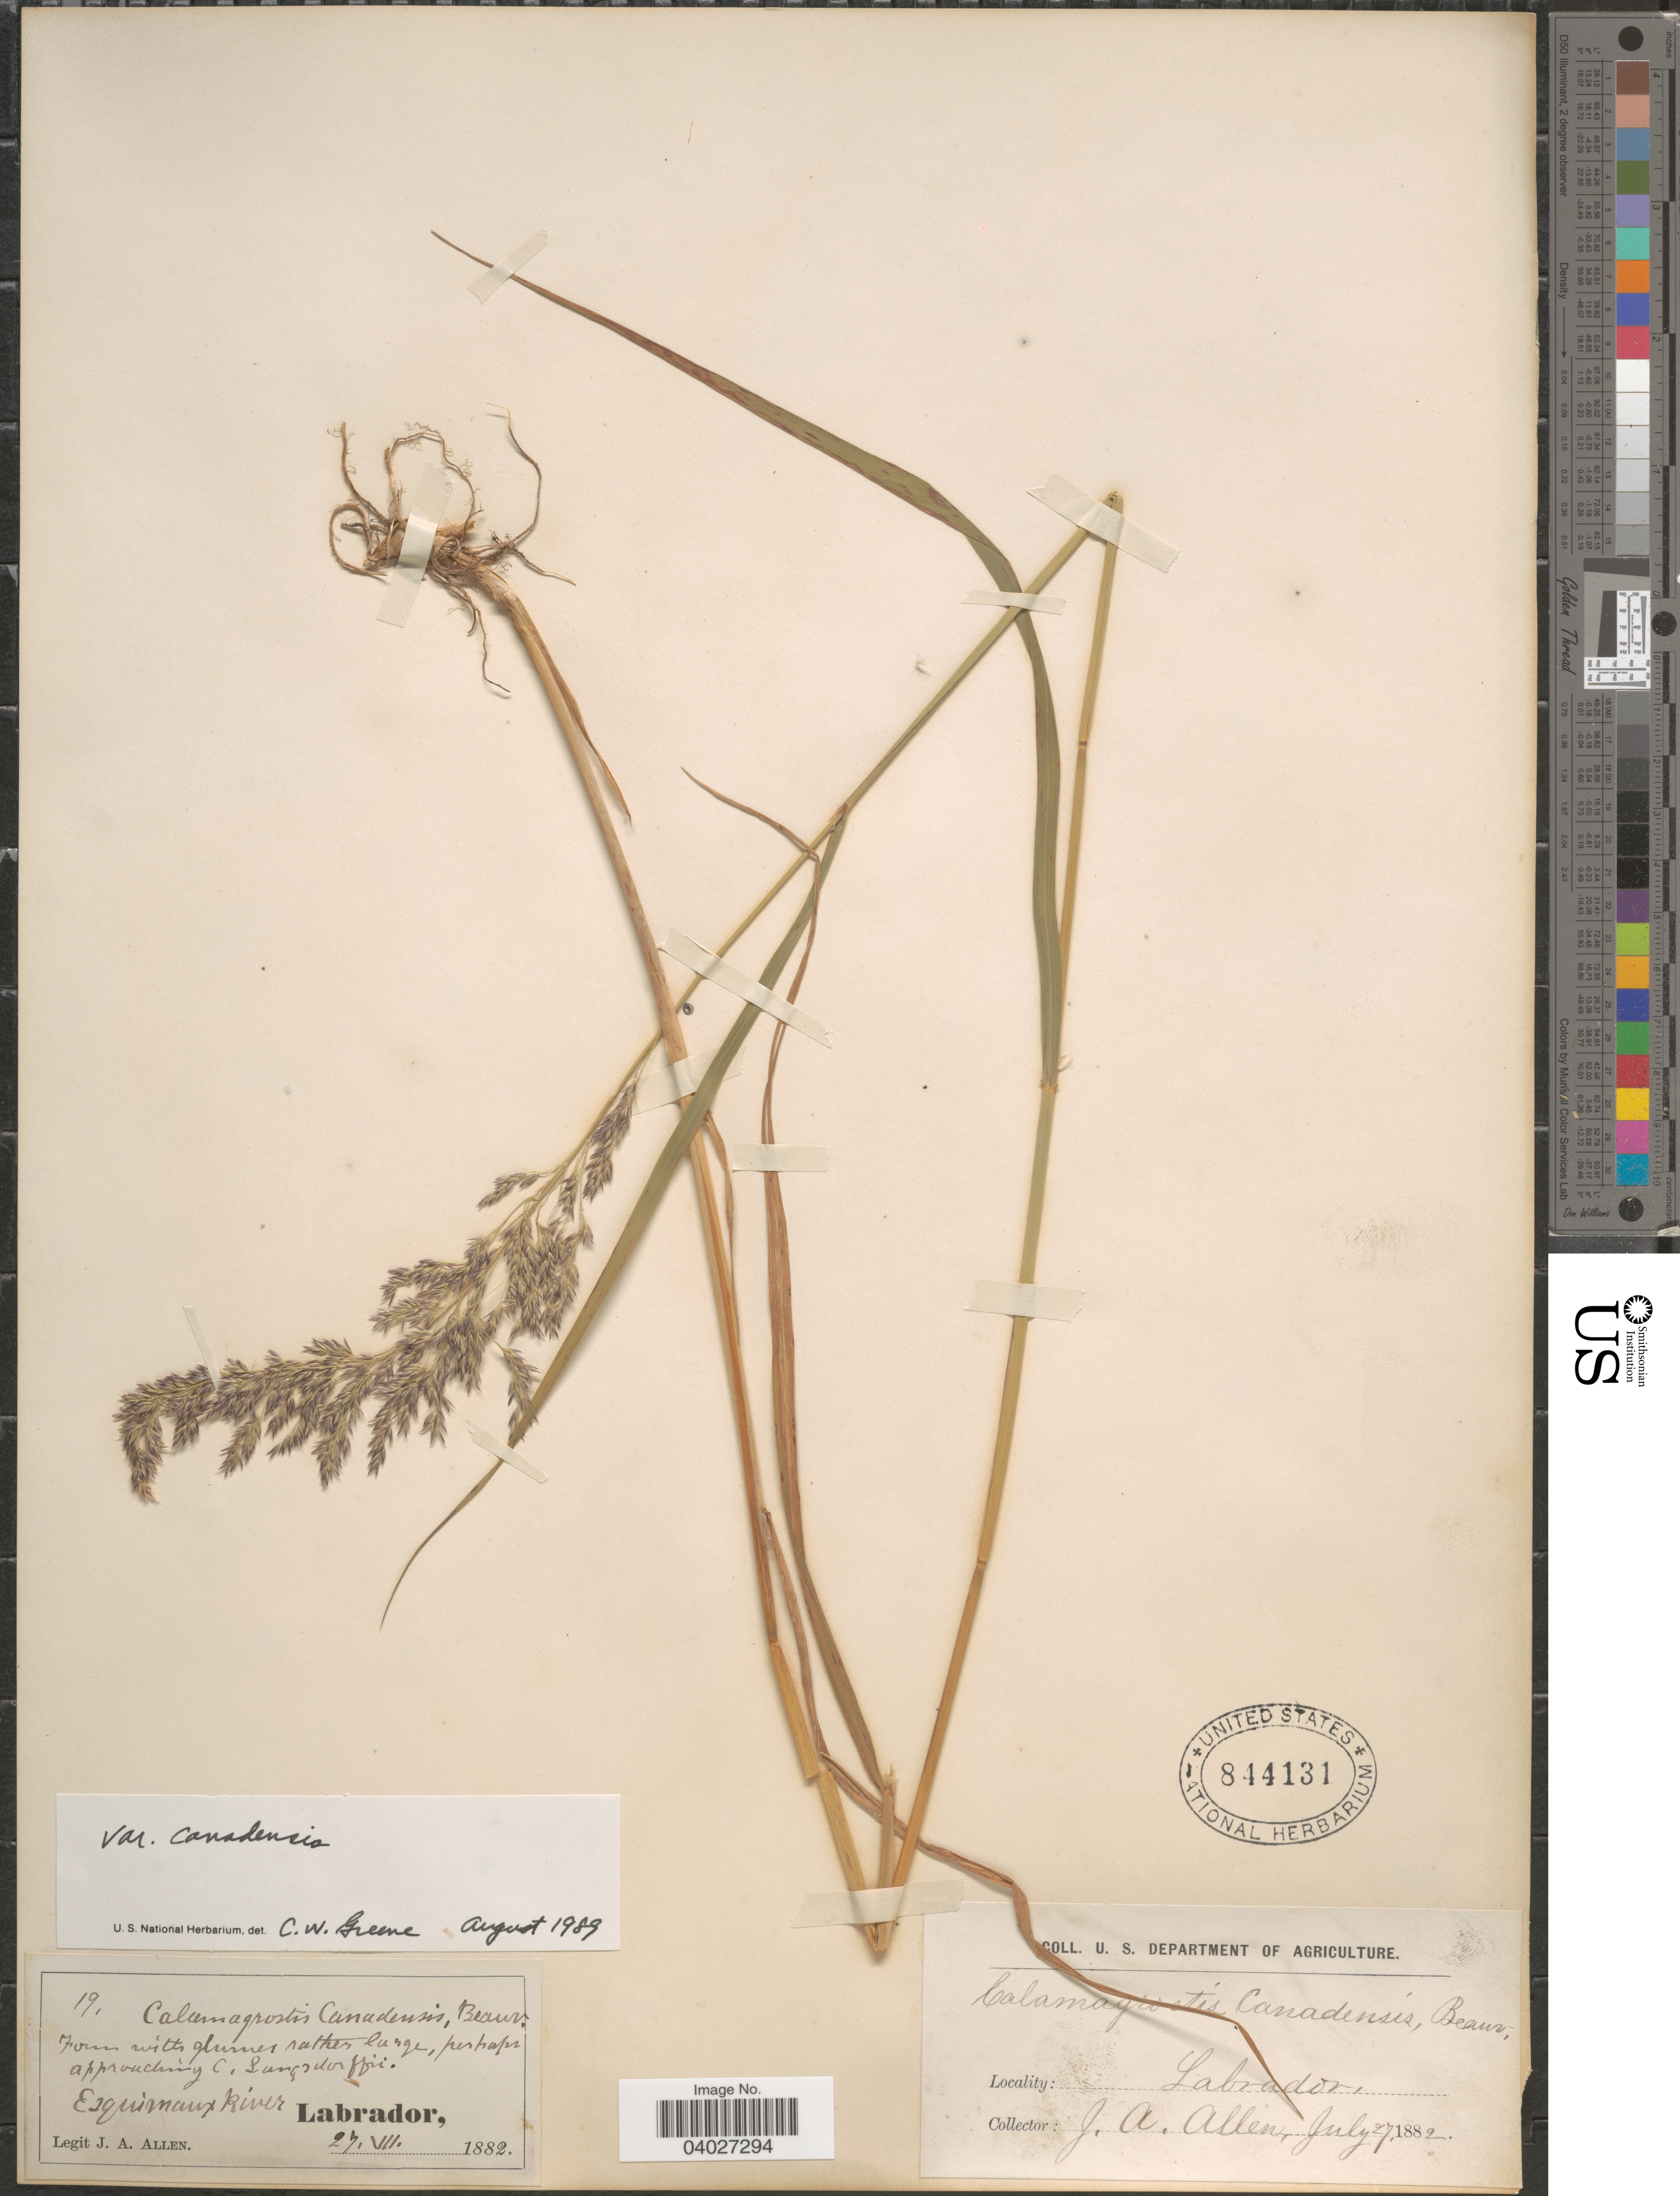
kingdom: Plantae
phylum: Tracheophyta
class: Liliopsida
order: Poales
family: Poaceae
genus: Calamagrostis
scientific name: Calamagrostis canadensis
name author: (Michx.) P. Beauv.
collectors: J. Allen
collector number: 19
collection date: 1882-07-27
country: Canada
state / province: Newfoundland and Labrador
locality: Esquimaux River. Labrador.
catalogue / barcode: US 844131